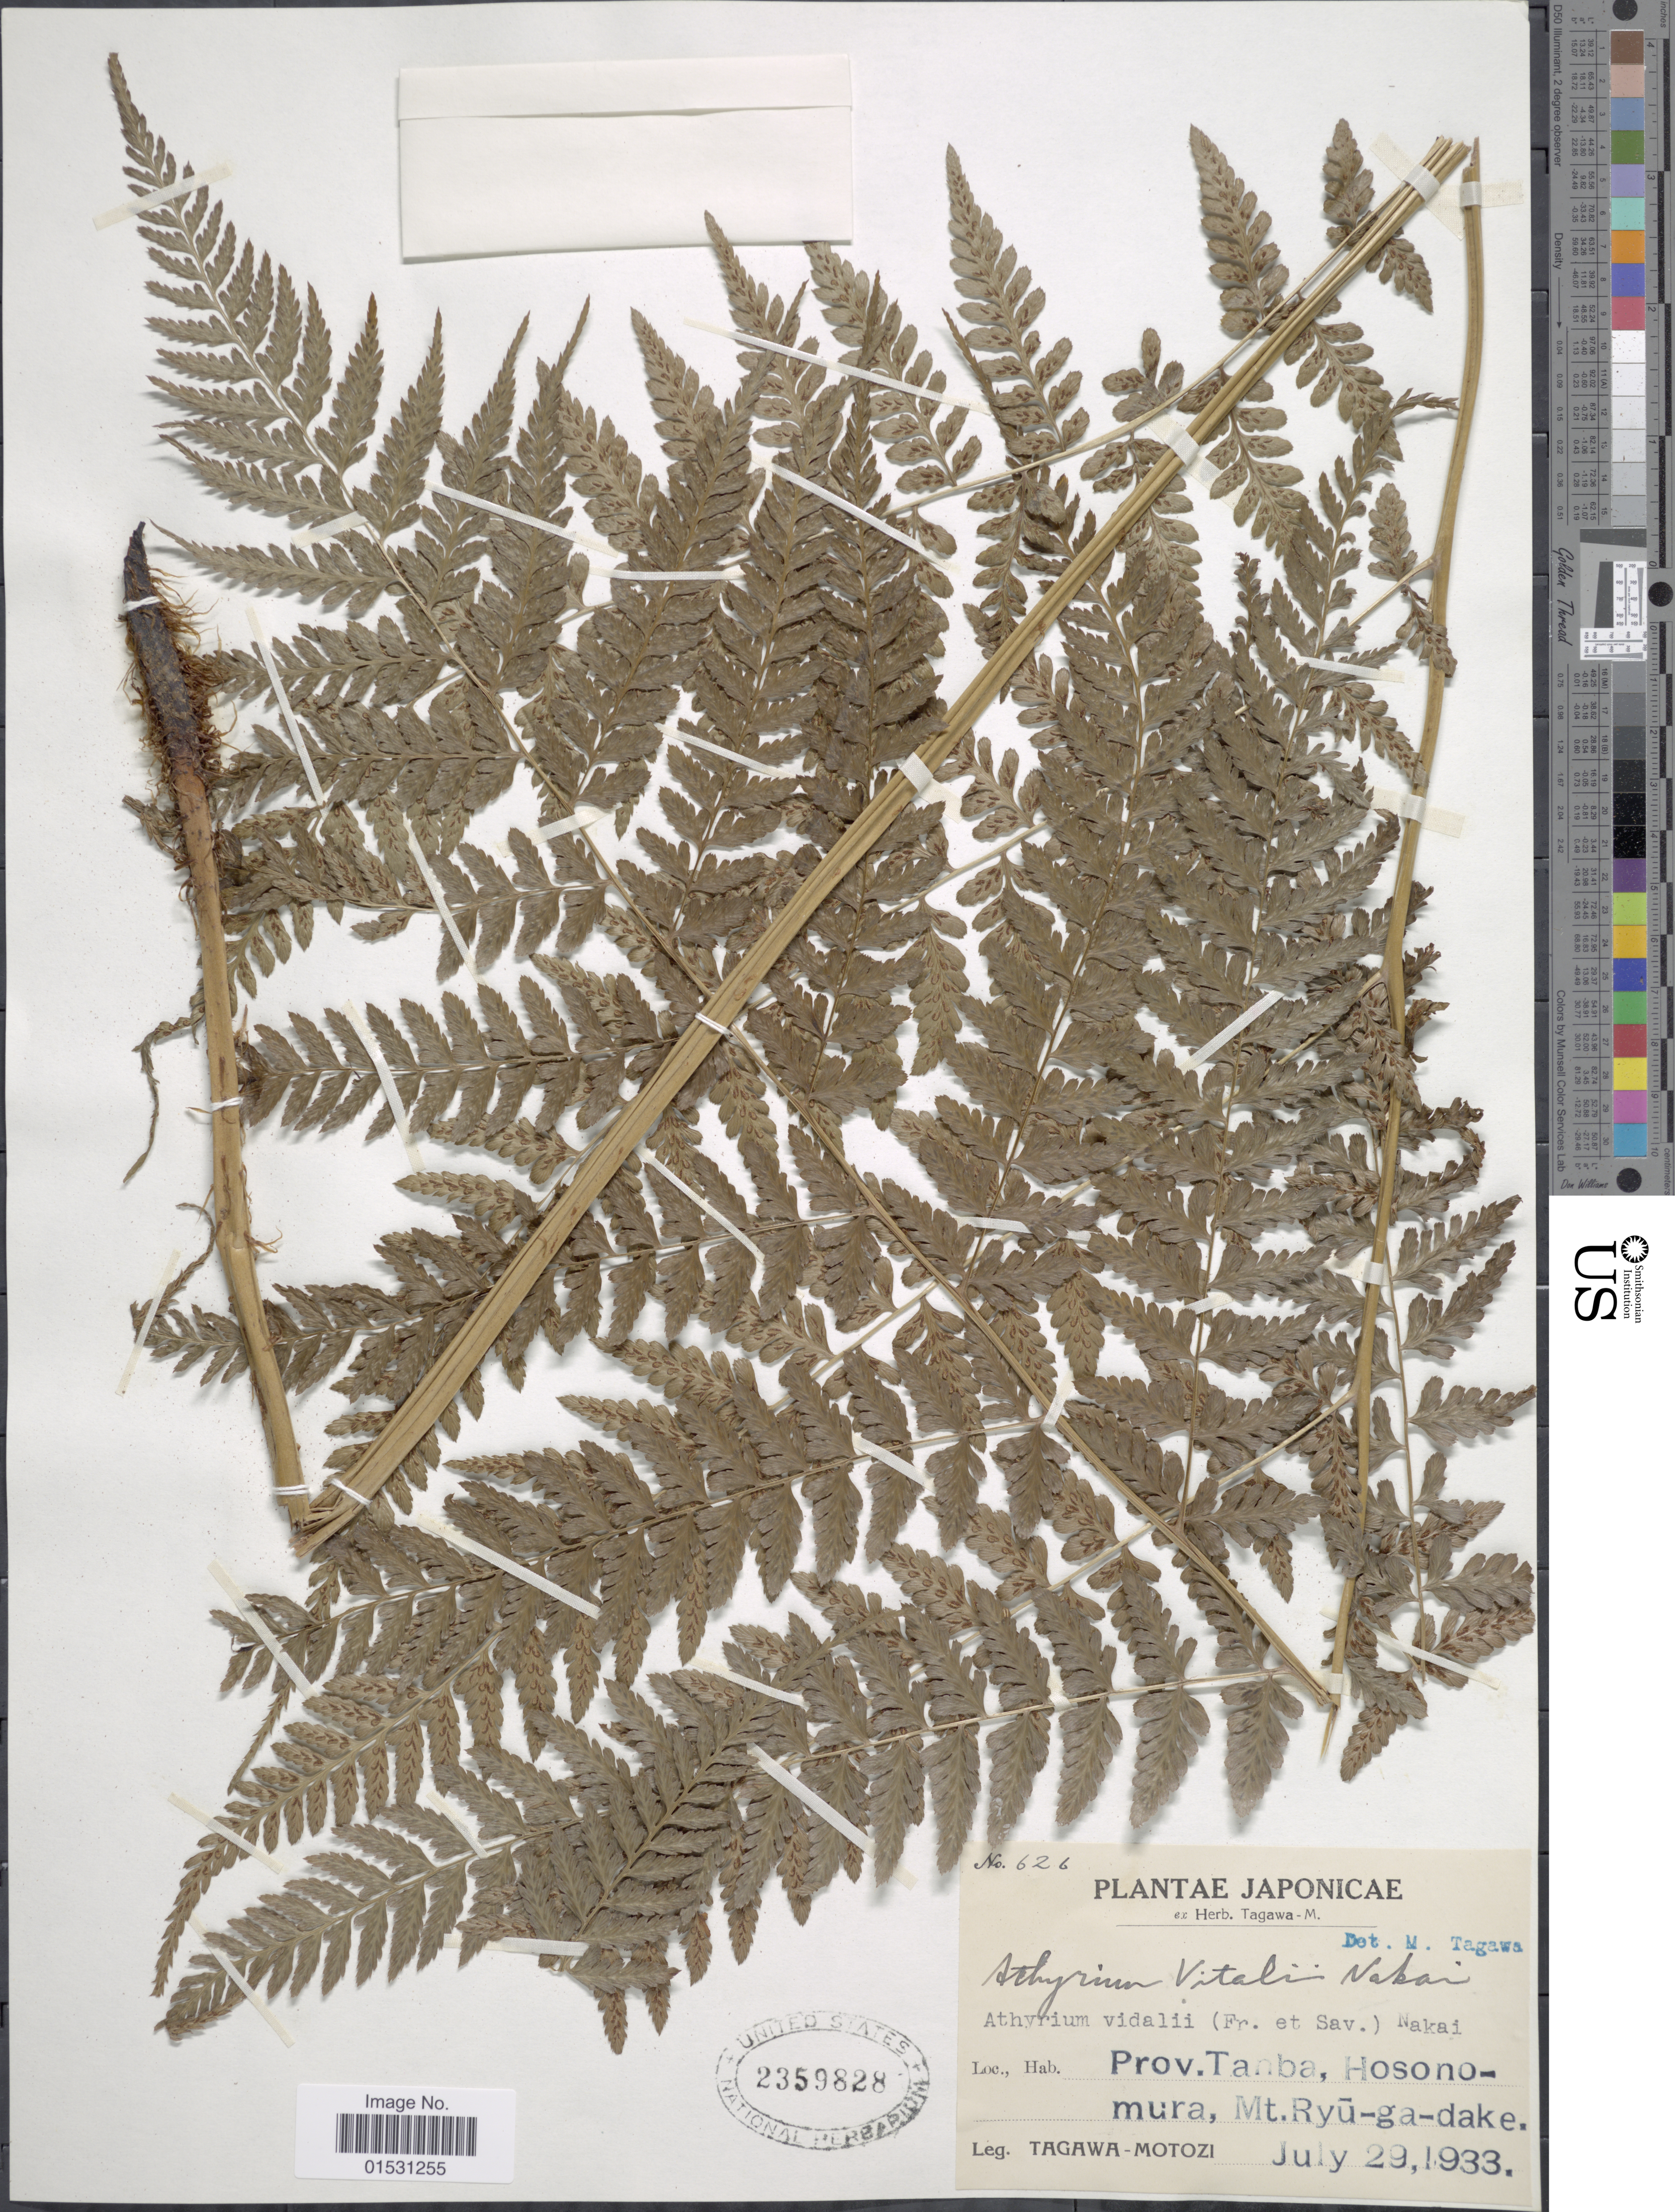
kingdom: Plantae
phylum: Tracheophyta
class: Polypodiopsida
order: Polypodiales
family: Athyriaceae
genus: Athyrium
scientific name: Athyrium vidalii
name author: (Franch. & Sav.) Nakai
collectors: M. Tagawa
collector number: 626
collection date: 1933-07-29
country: Japan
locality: Japonicae. Prov. Tanba, Hosonomura, Mt. Ryu-ga-dake.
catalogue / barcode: US 2359828